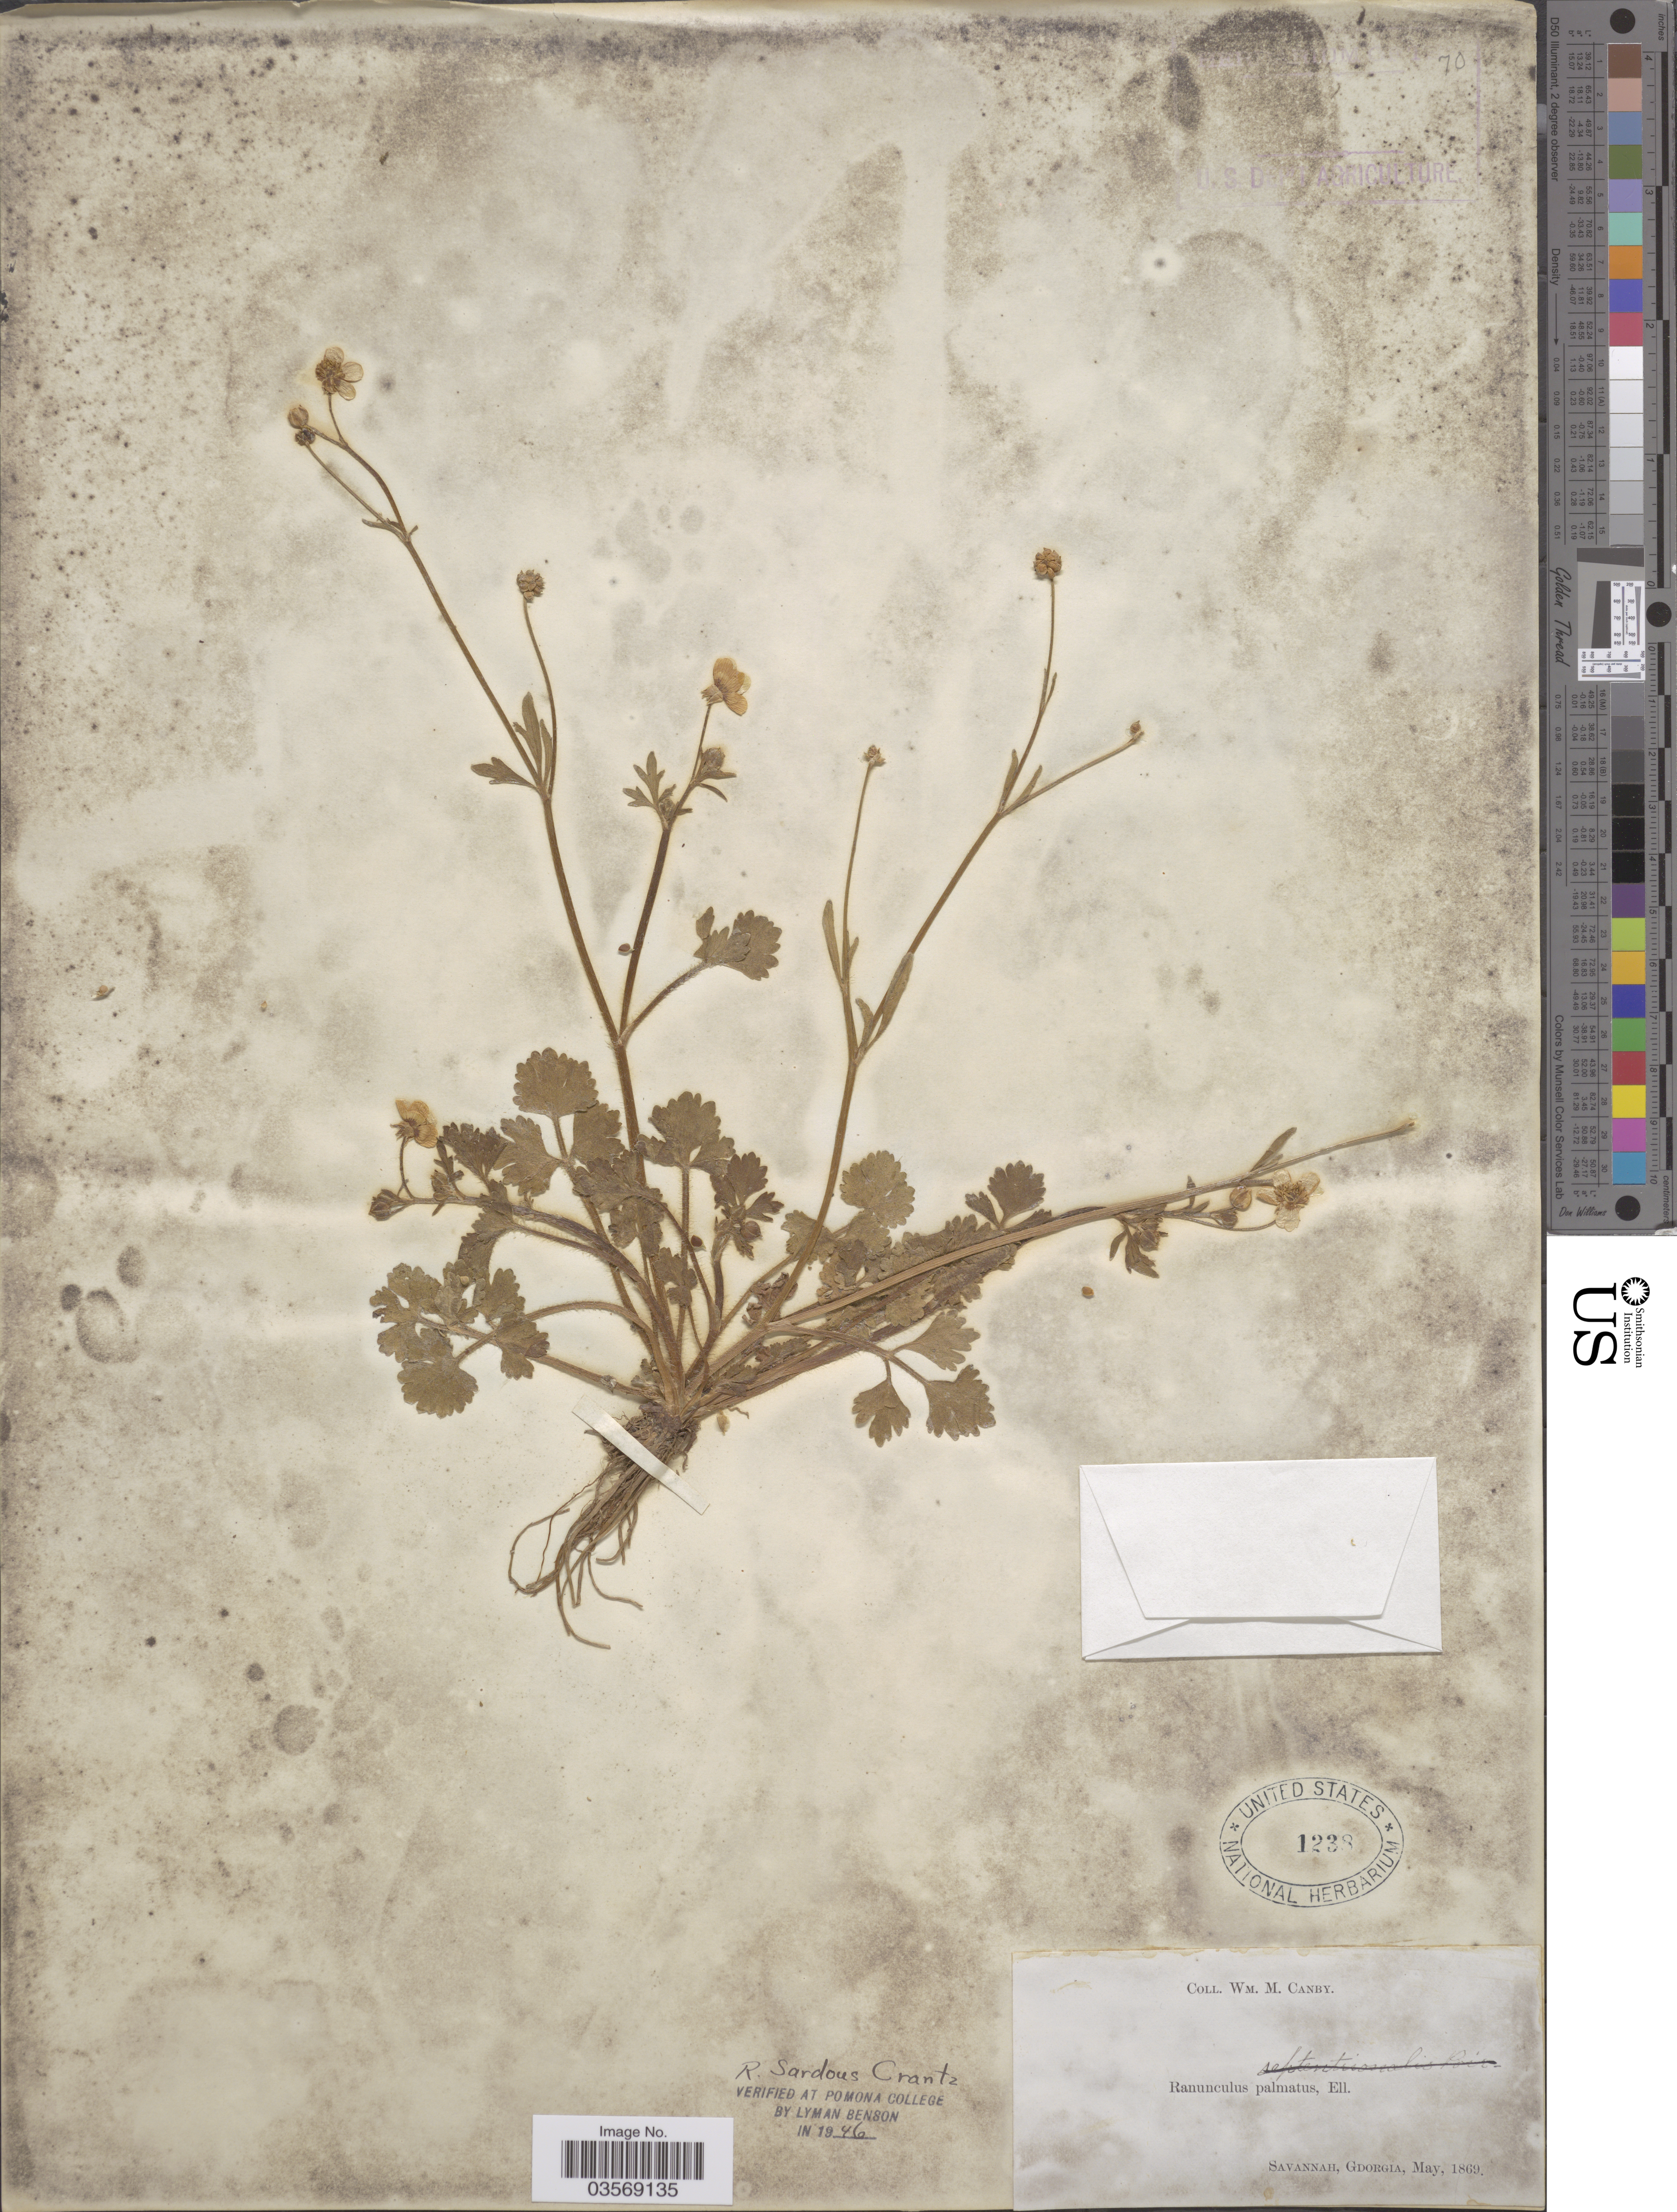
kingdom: Plantae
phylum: Tracheophyta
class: Magnoliopsida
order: Ranunculales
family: Ranunculaceae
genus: Ranunculus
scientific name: Ranunculus sardous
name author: Crantz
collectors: W. M. Canby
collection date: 1869-05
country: United States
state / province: Georgia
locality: Savannah, Gdorgia.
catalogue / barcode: US 1238